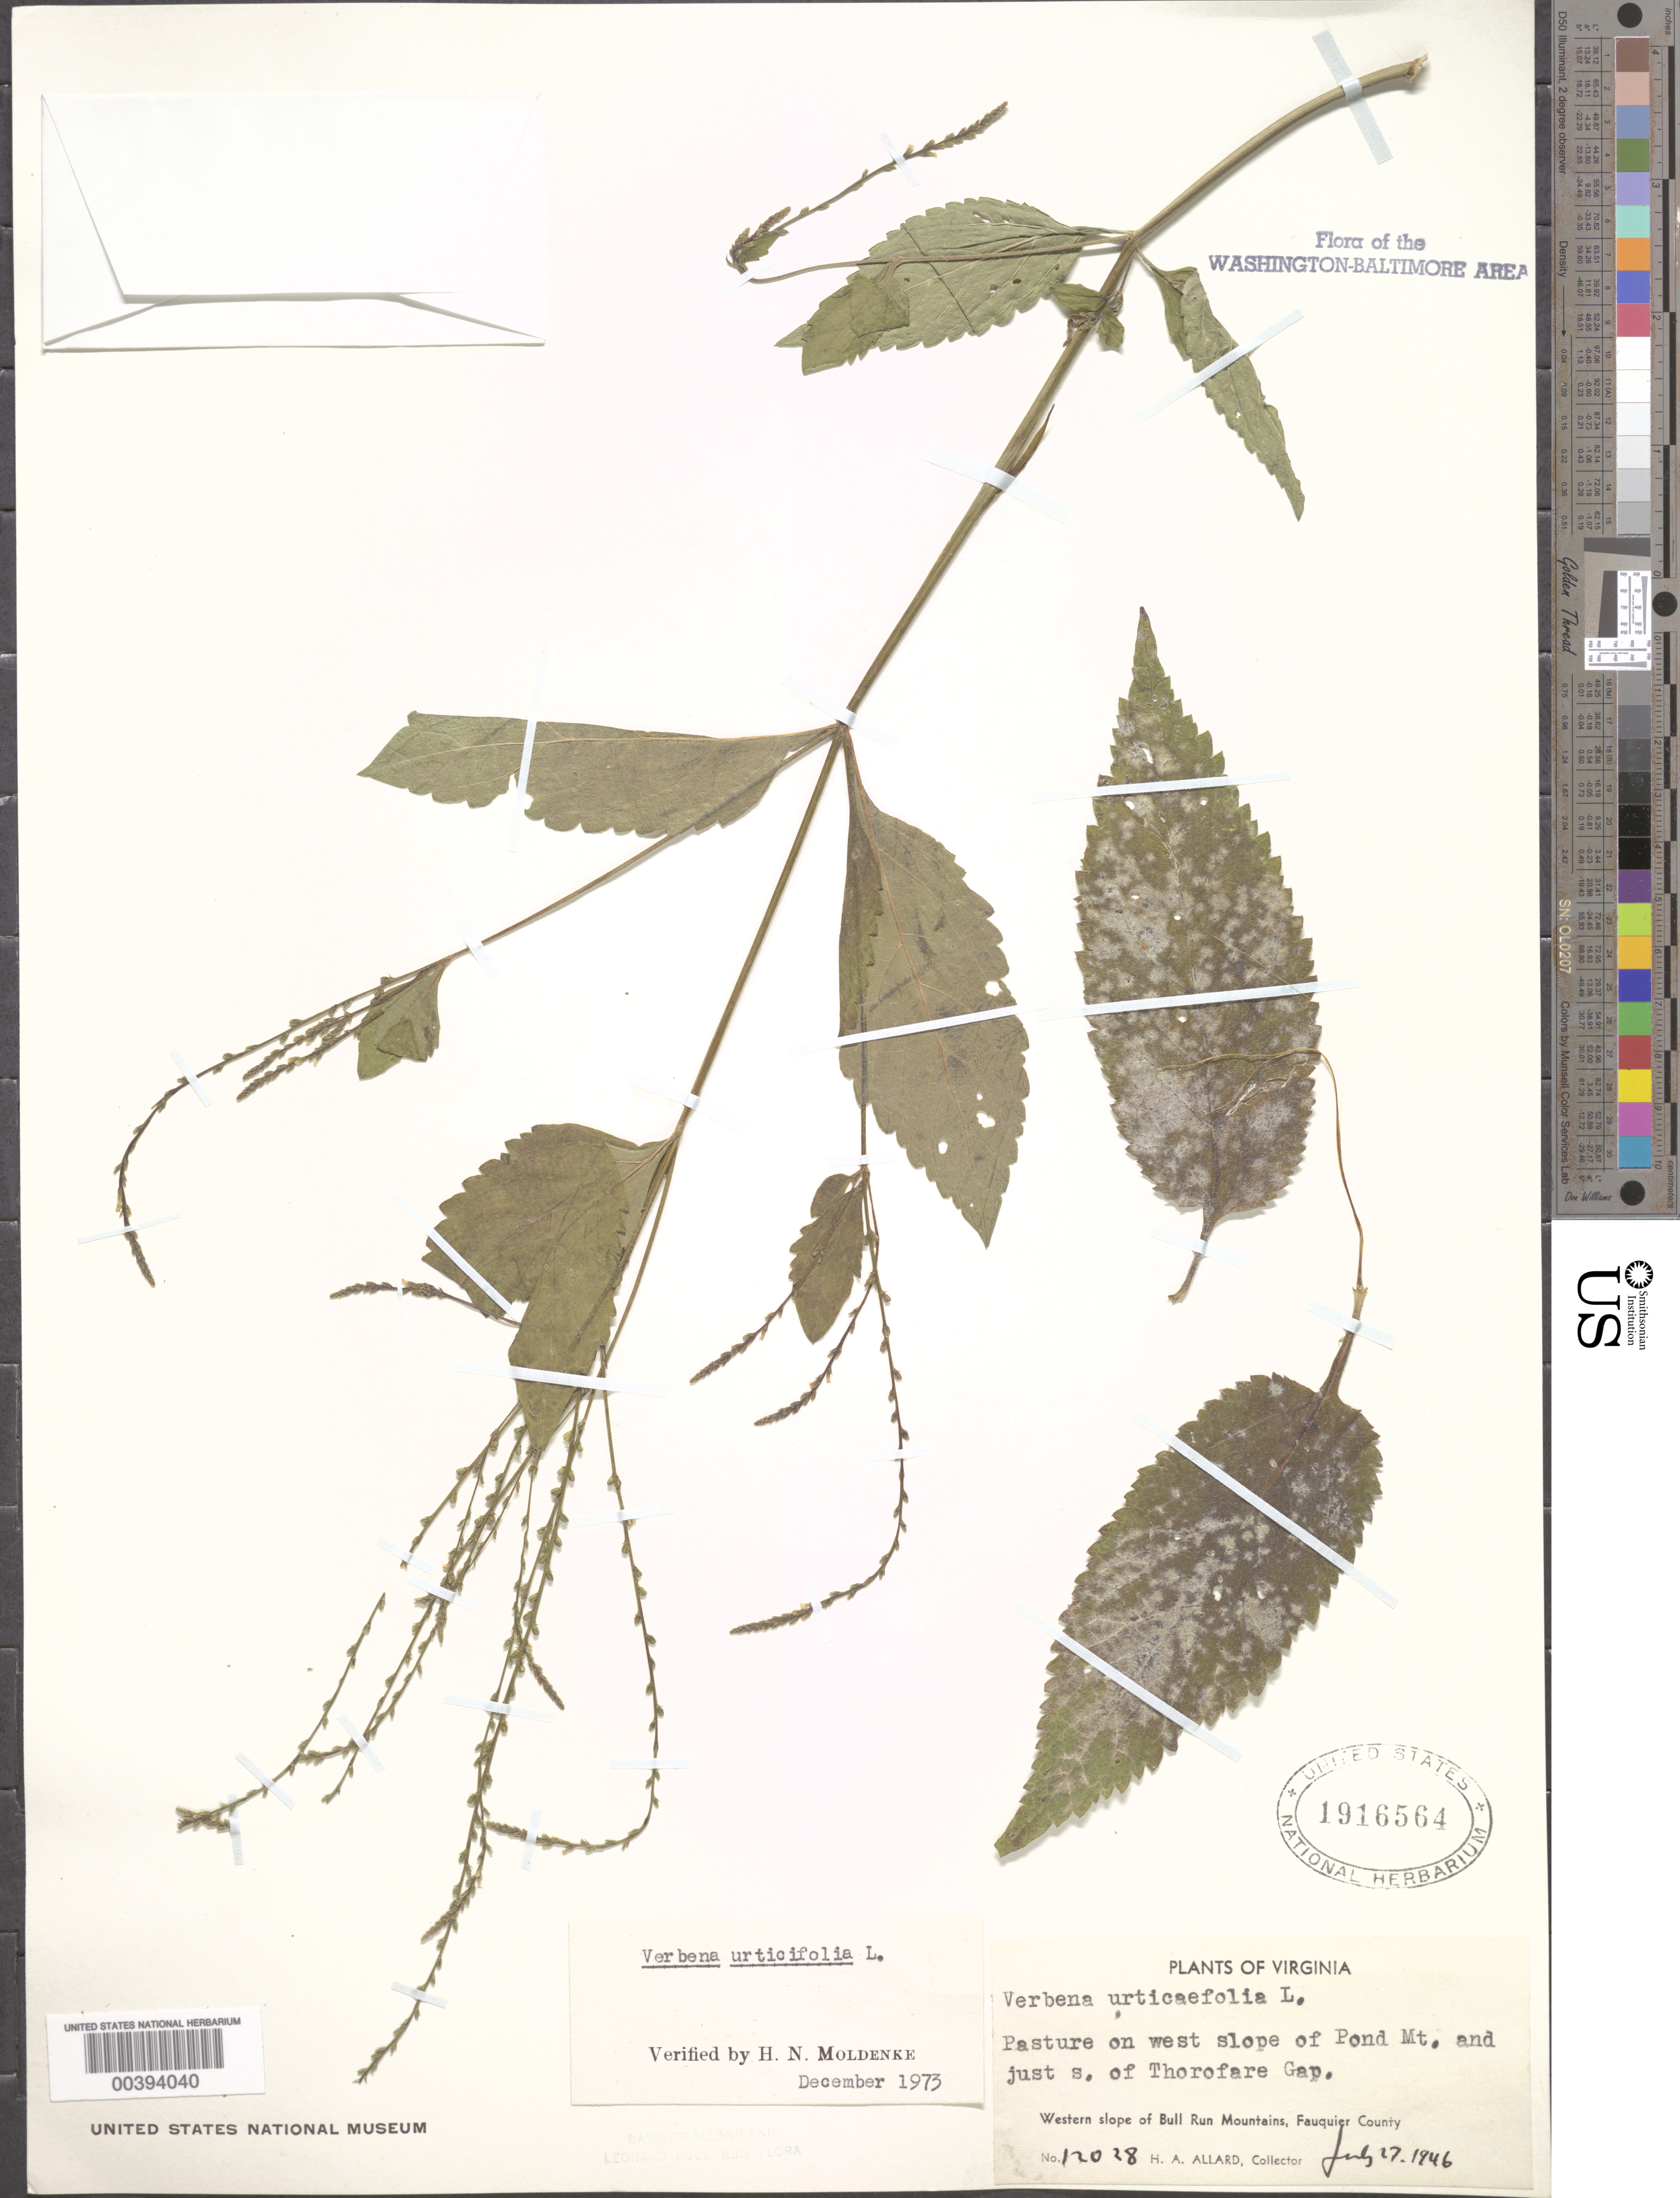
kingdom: Plantae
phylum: Tracheophyta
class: Magnoliopsida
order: Lamiales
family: Verbenaceae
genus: Verbena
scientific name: Verbena urticifolia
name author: L.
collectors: H. A. Allard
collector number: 12028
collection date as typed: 17 Jul 1946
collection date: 1946-07-17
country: United States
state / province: Virginia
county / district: Fauquier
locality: South of Thorofare Gap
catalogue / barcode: US 1916564